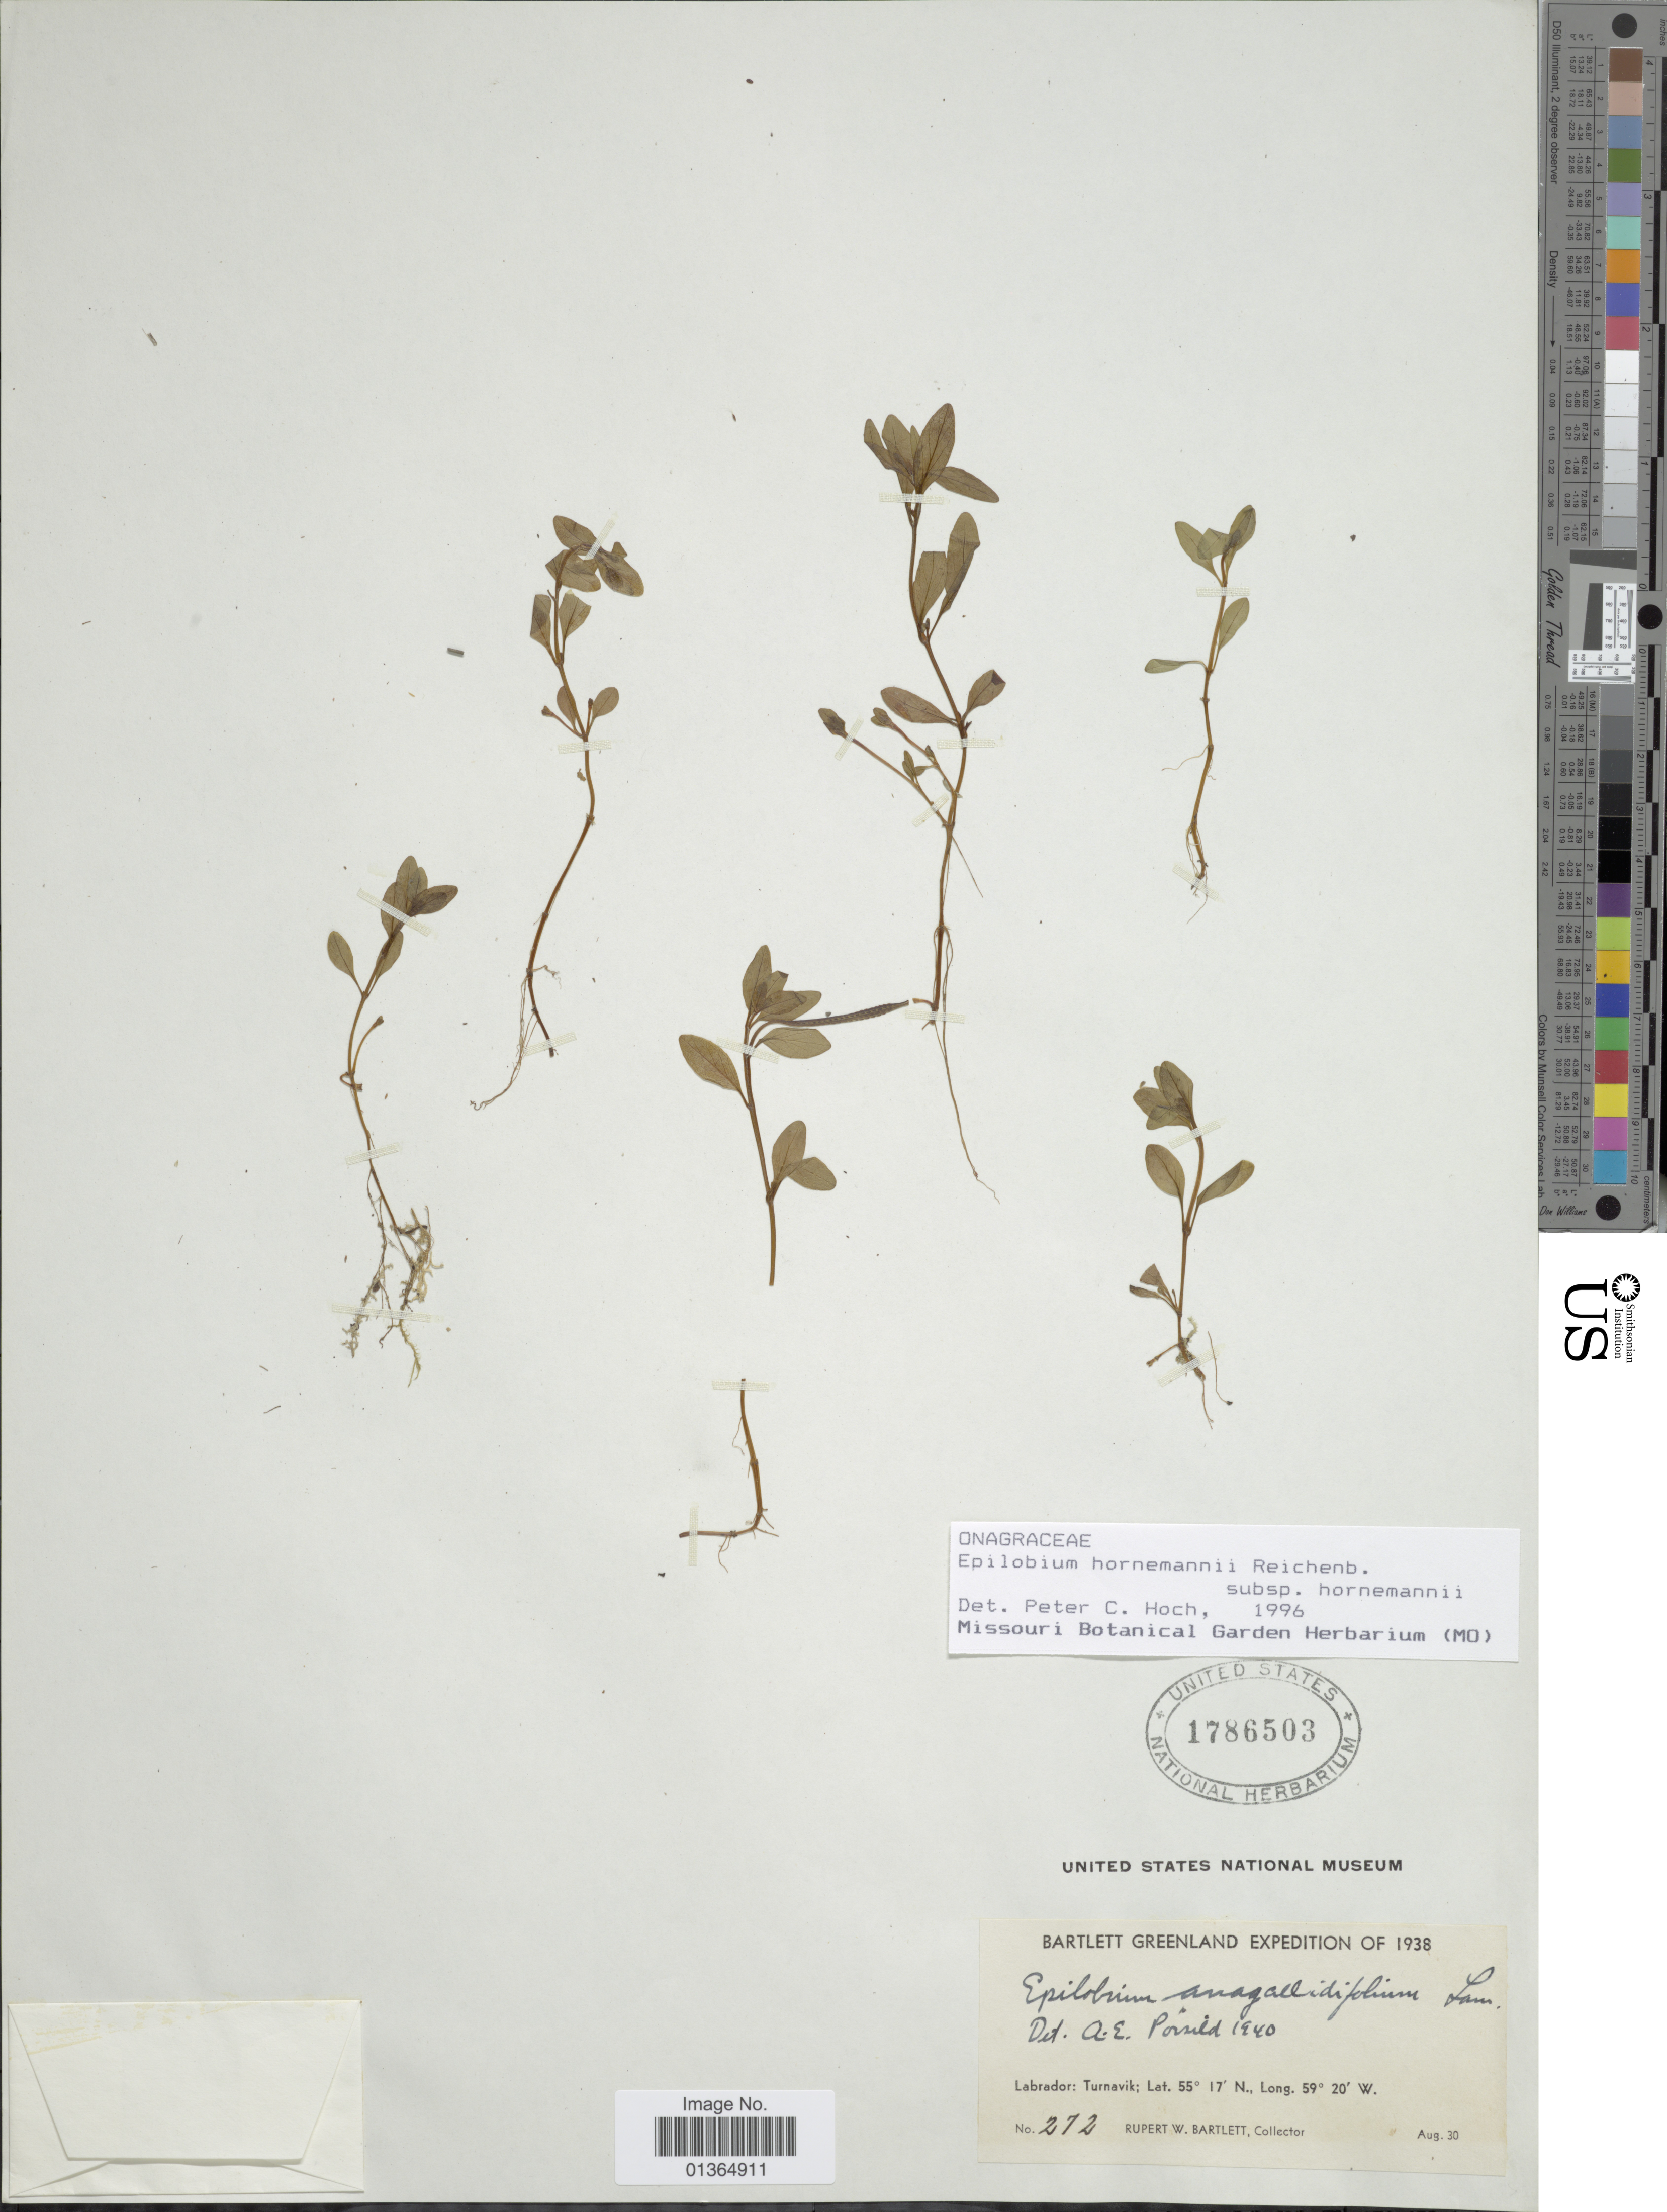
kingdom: Plantae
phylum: Tracheophyta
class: Magnoliopsida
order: Myrtales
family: Onagraceae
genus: Epilobium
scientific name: Epilobium hornemannii subsp. hornemannii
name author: Rchb.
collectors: R. W. Bartlett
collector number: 272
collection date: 1938-08-30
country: Canada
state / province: Newfoundland and Labrador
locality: Labrador: Turnavik.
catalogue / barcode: US 1786503